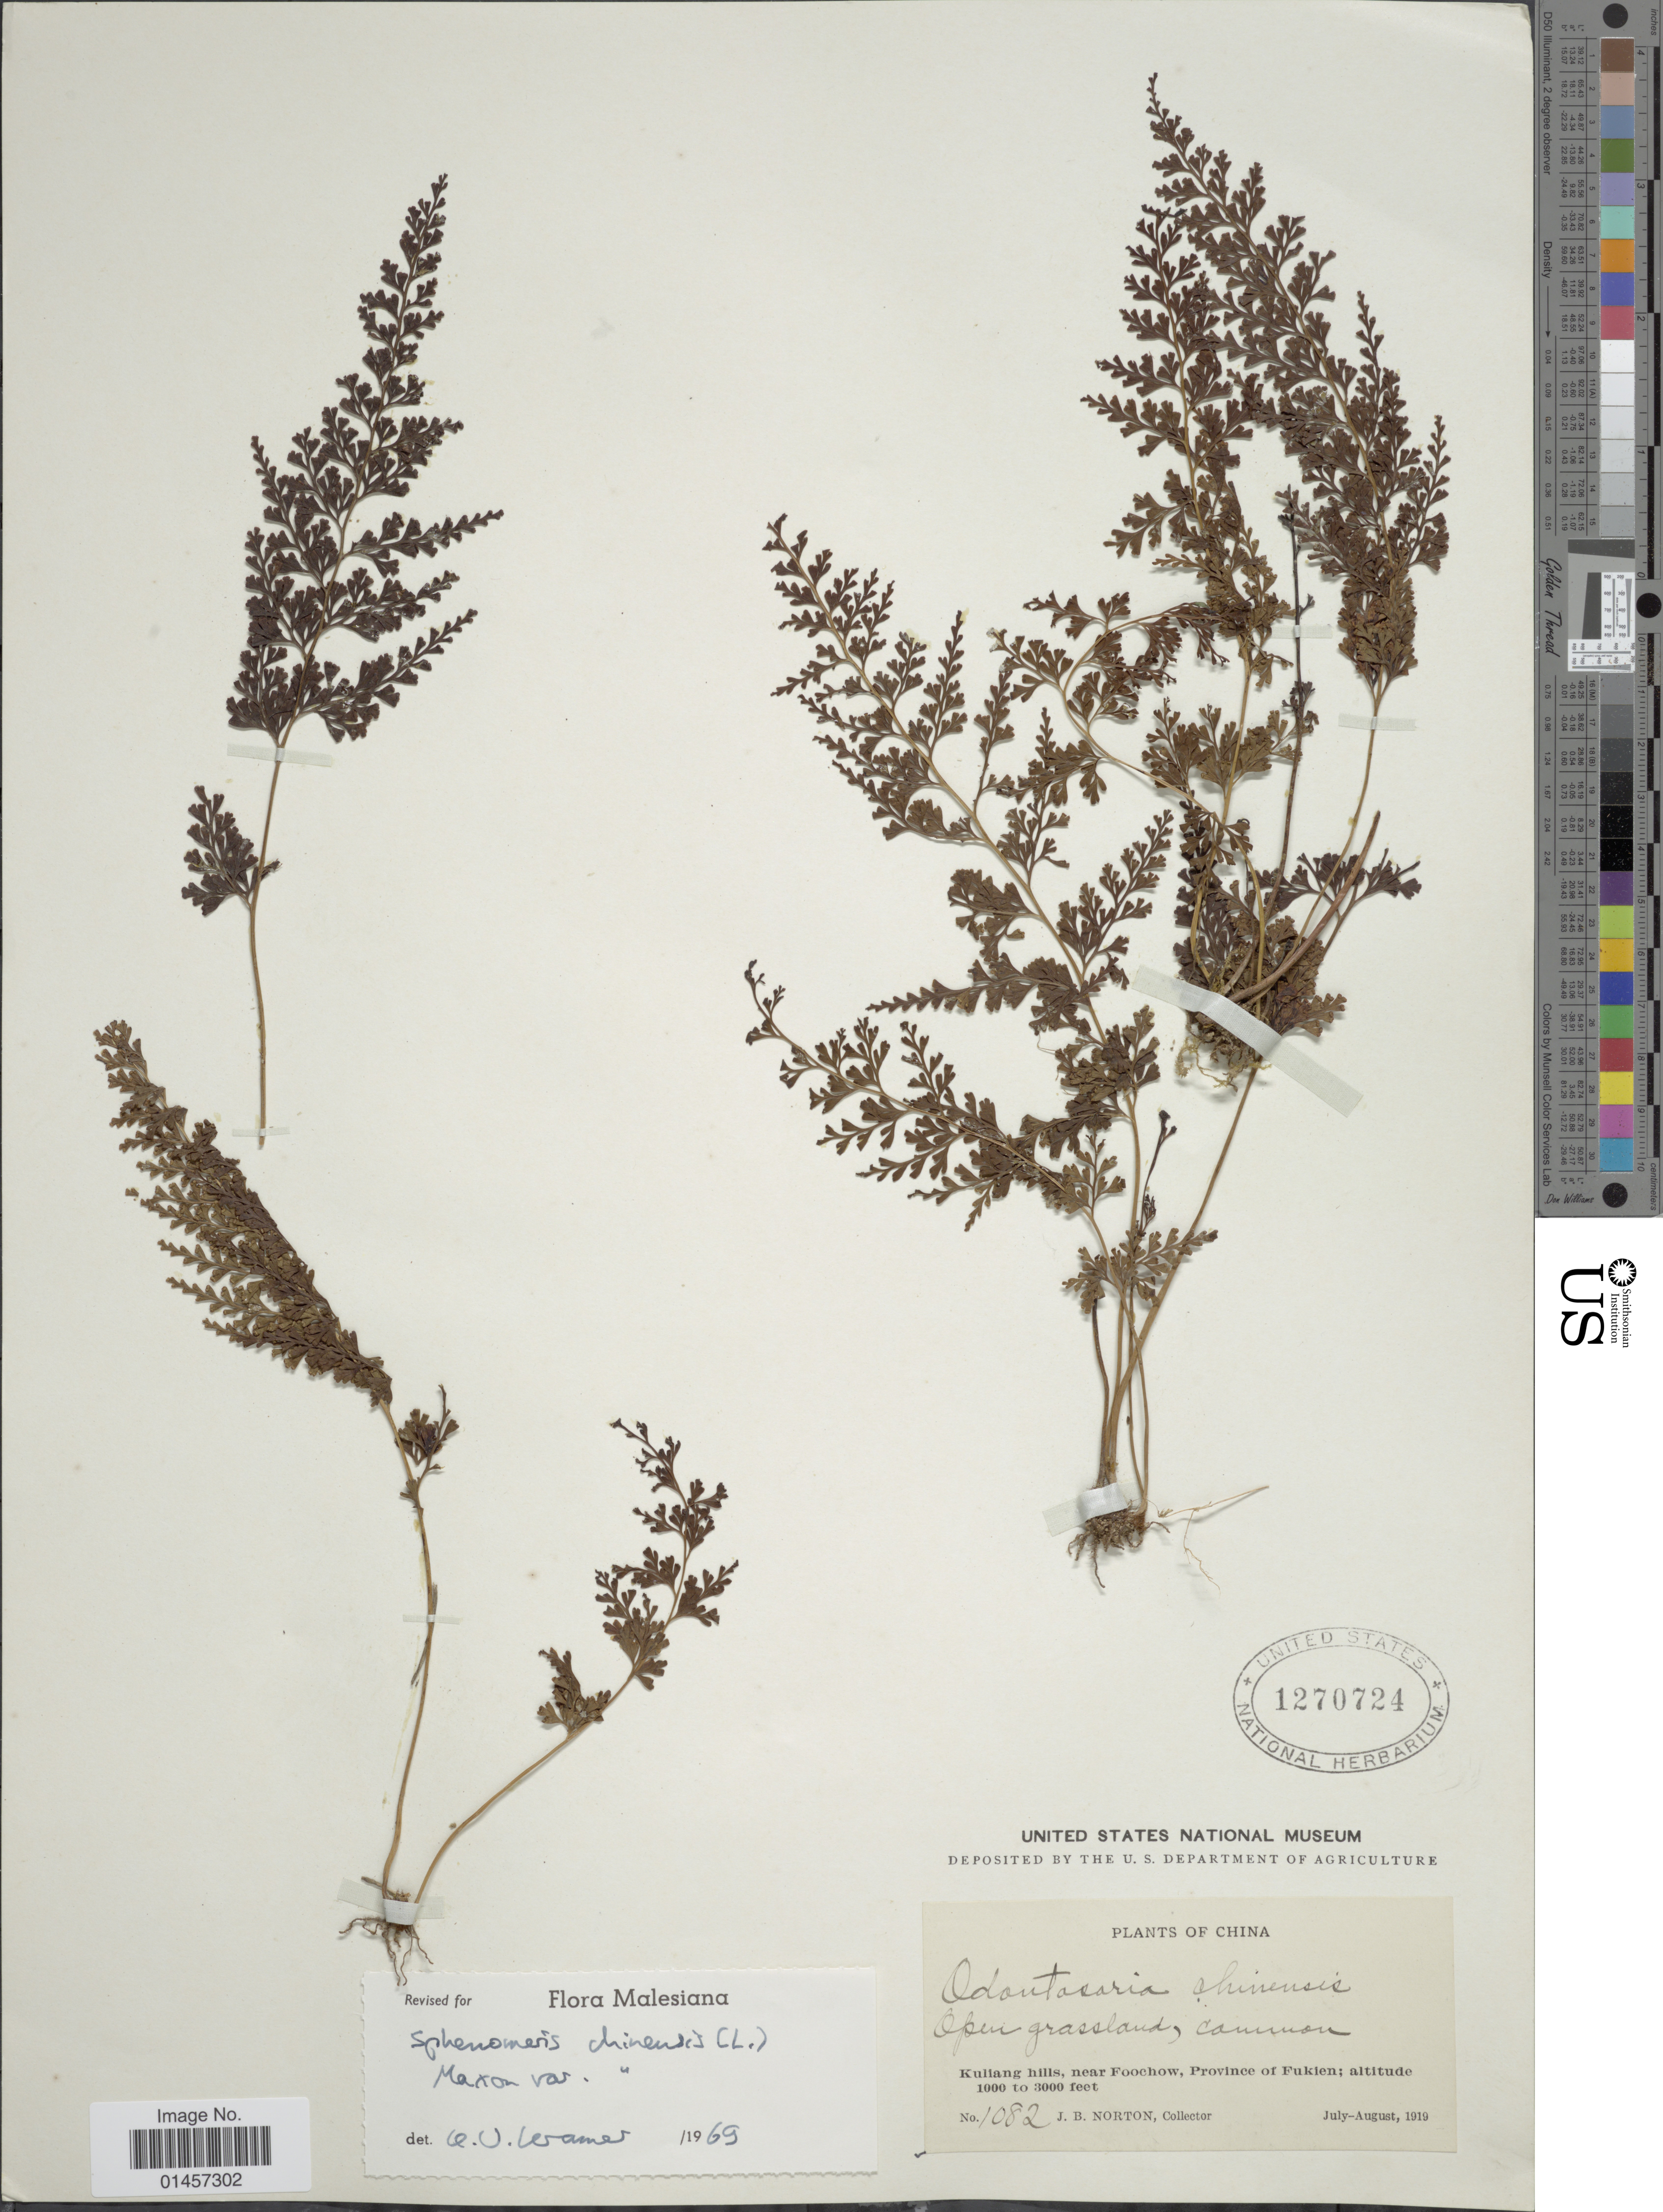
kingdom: Plantae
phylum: Tracheophyta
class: Polypodiopsida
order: Polypodiales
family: Lindsaeaceae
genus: Sphenomeris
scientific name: Sphenomeris chinensis var. chinensis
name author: (L.) Maxon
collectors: J. B. Norton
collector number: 1082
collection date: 1919-07/1919-08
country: China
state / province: Fujian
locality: Kuliang Hills, near Foochow, province of Fukien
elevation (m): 305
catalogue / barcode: US 1270724